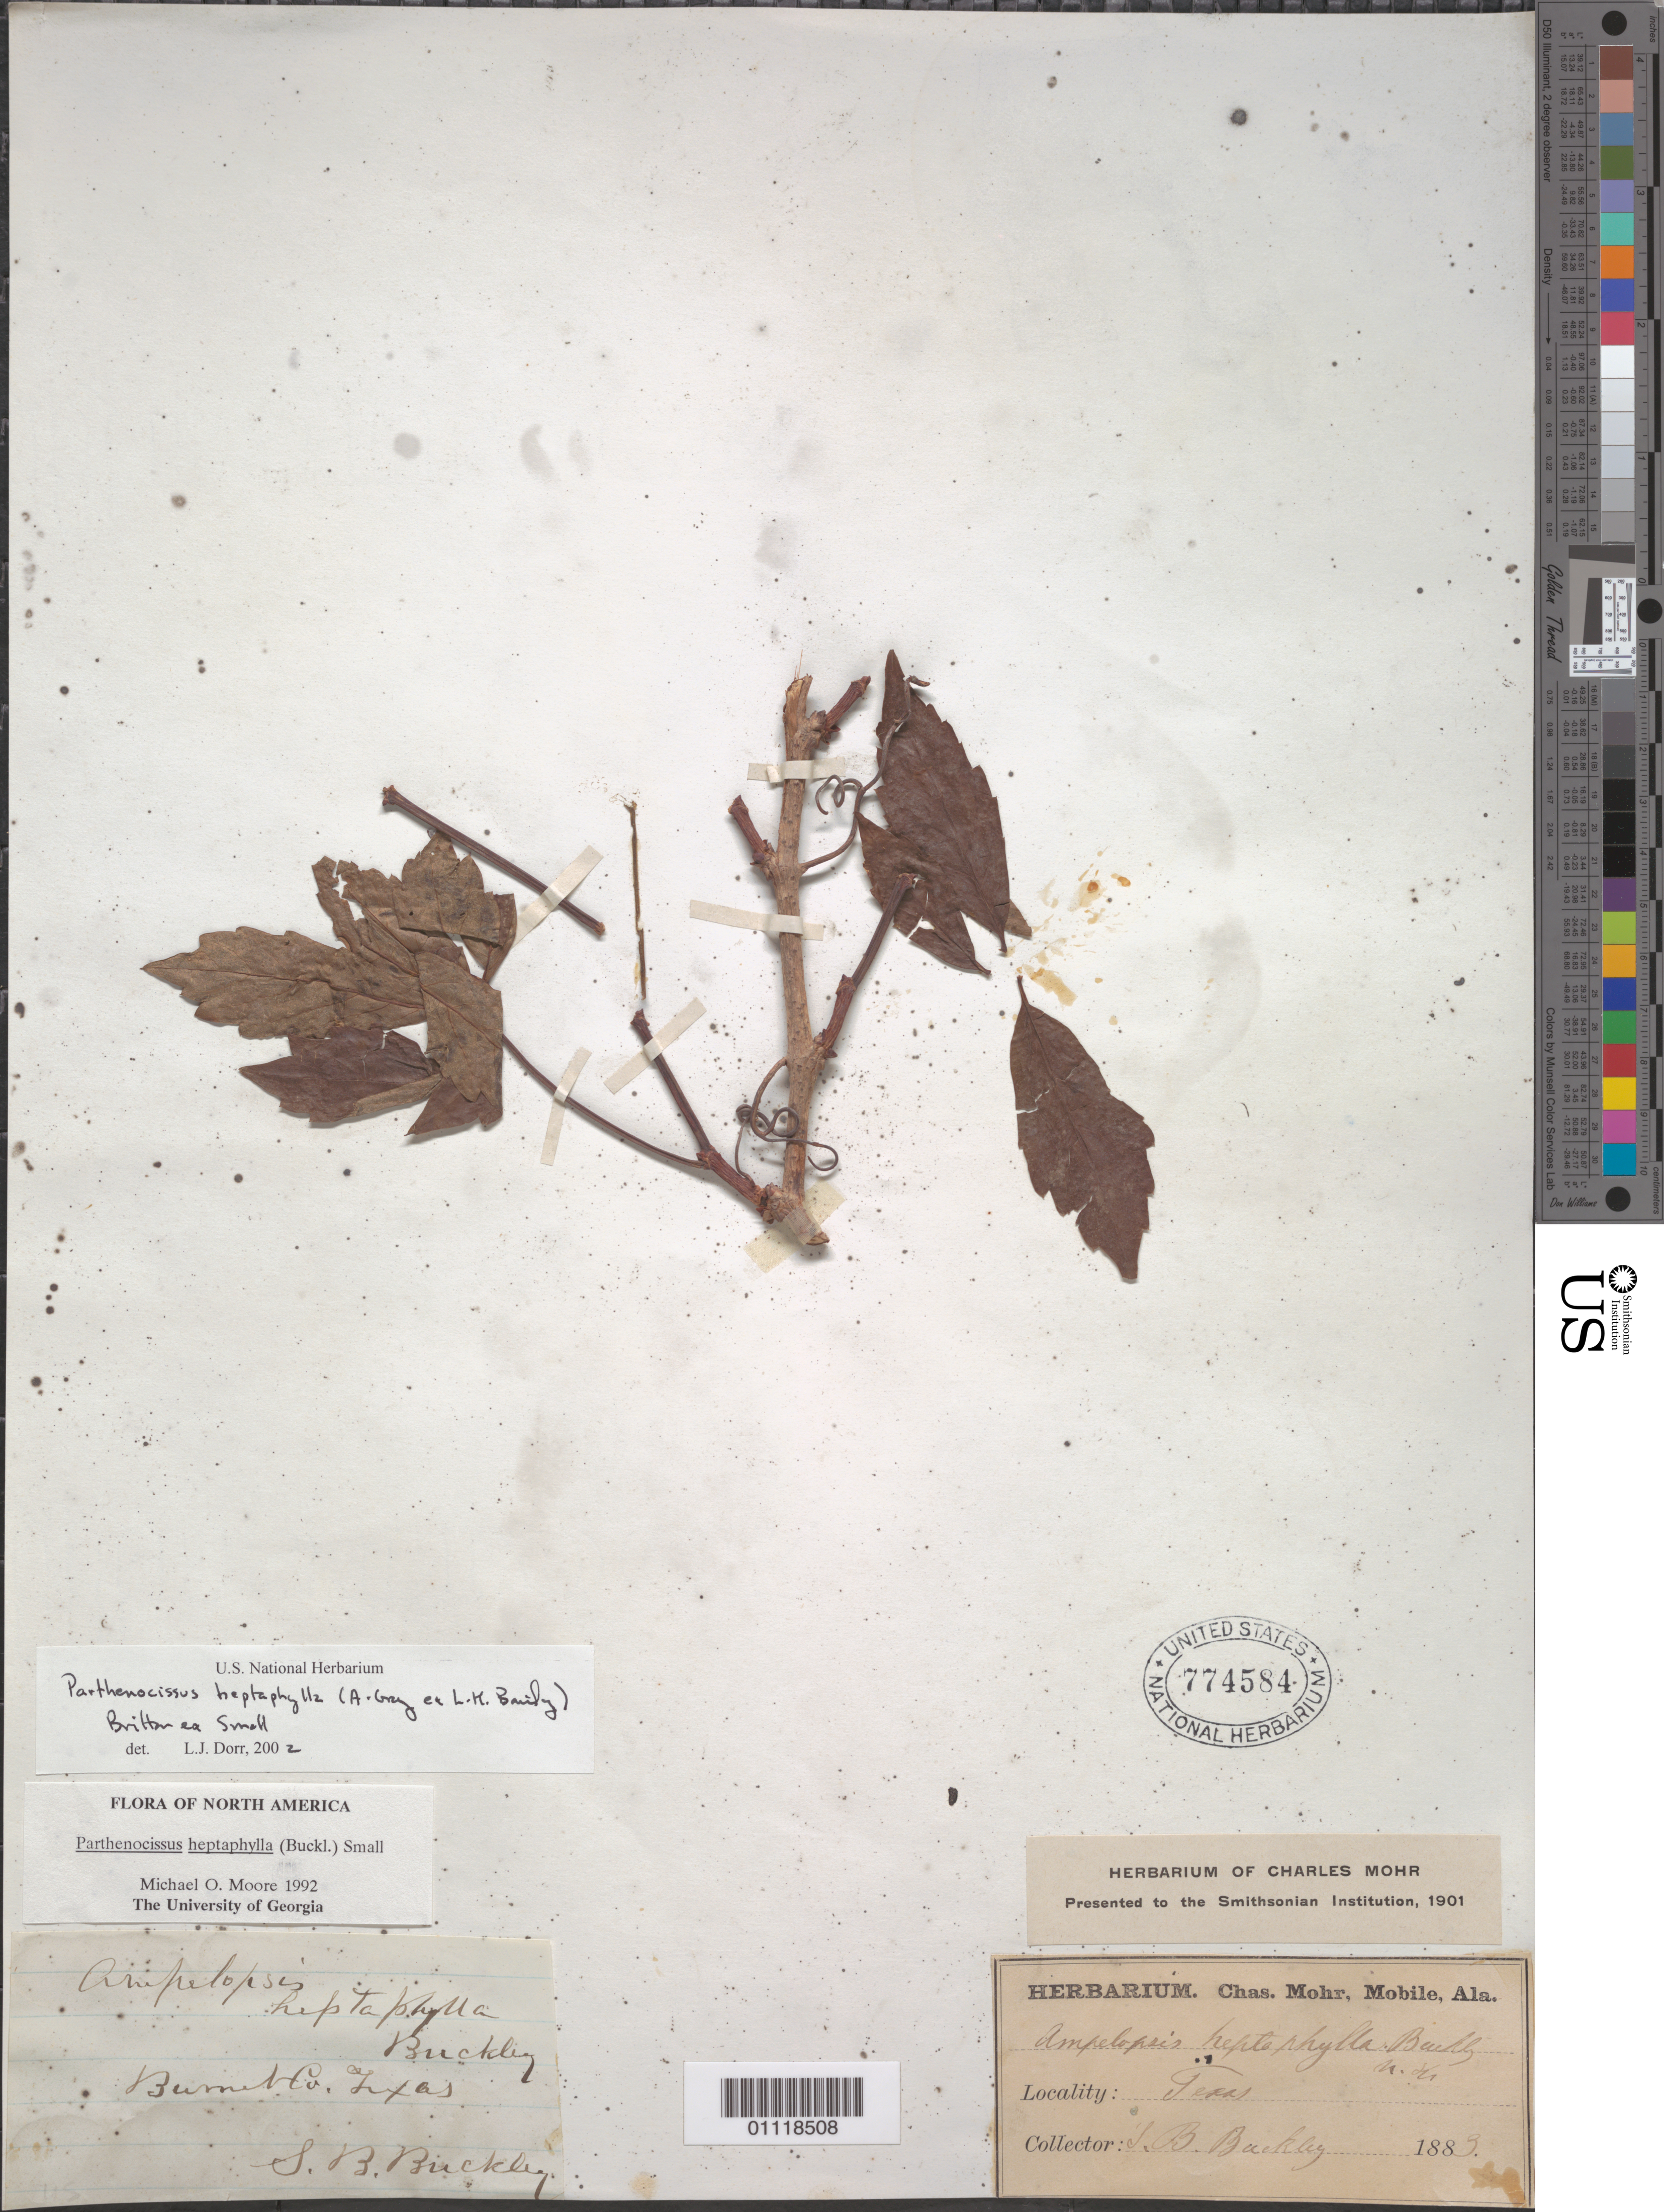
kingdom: Plantae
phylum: Tracheophyta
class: Magnoliopsida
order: Vitales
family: Vitaceae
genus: Parthenocissus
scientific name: Parthenocissus heptaphylla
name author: (Buckley) Britton ex Small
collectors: S. B. Buckley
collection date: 1883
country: United States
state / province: Texas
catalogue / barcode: US 774584